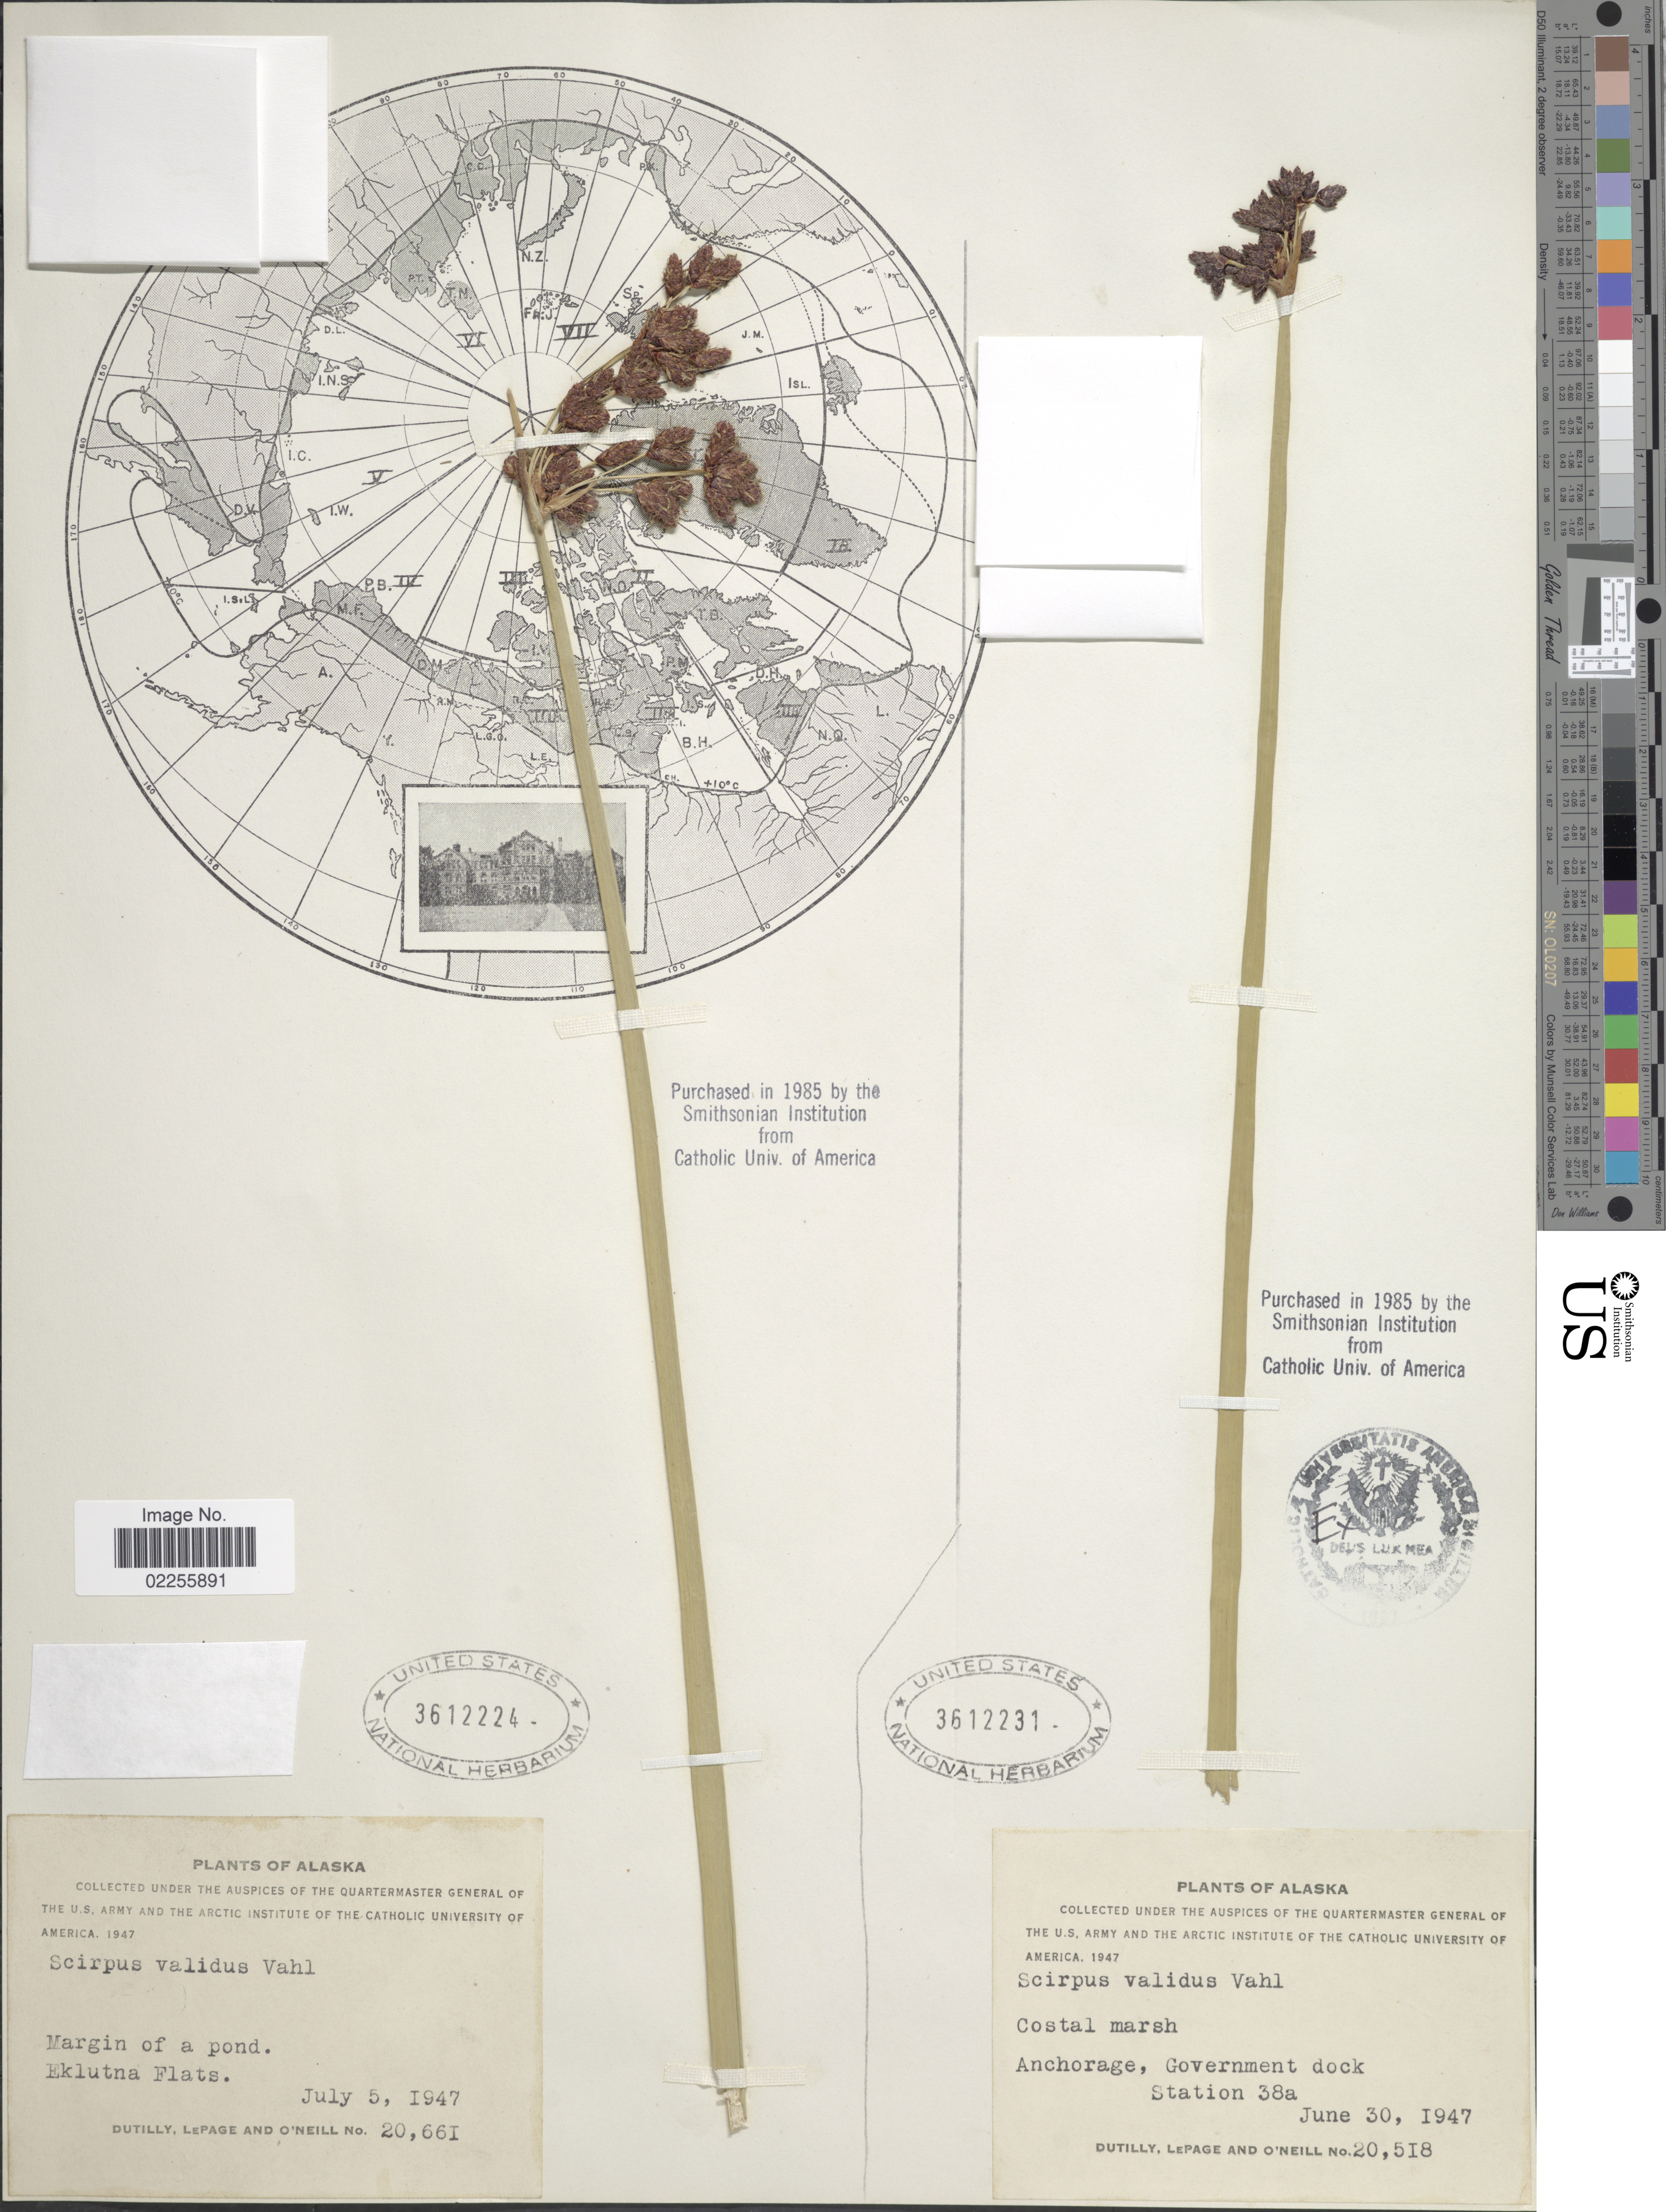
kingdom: Plantae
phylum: Tracheophyta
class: Liliopsida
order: Poales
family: Cyperaceae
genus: Schoenoplectus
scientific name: Schoenoplectus tabernaemontani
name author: (C.C. Gmel.) Palla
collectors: -. Dutilly, -. LePage & -. O'Neill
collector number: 20661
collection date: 1947-07-05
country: United States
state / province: Alaska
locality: Margin of a pond, Eklutna Flats.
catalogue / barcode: US 3612224